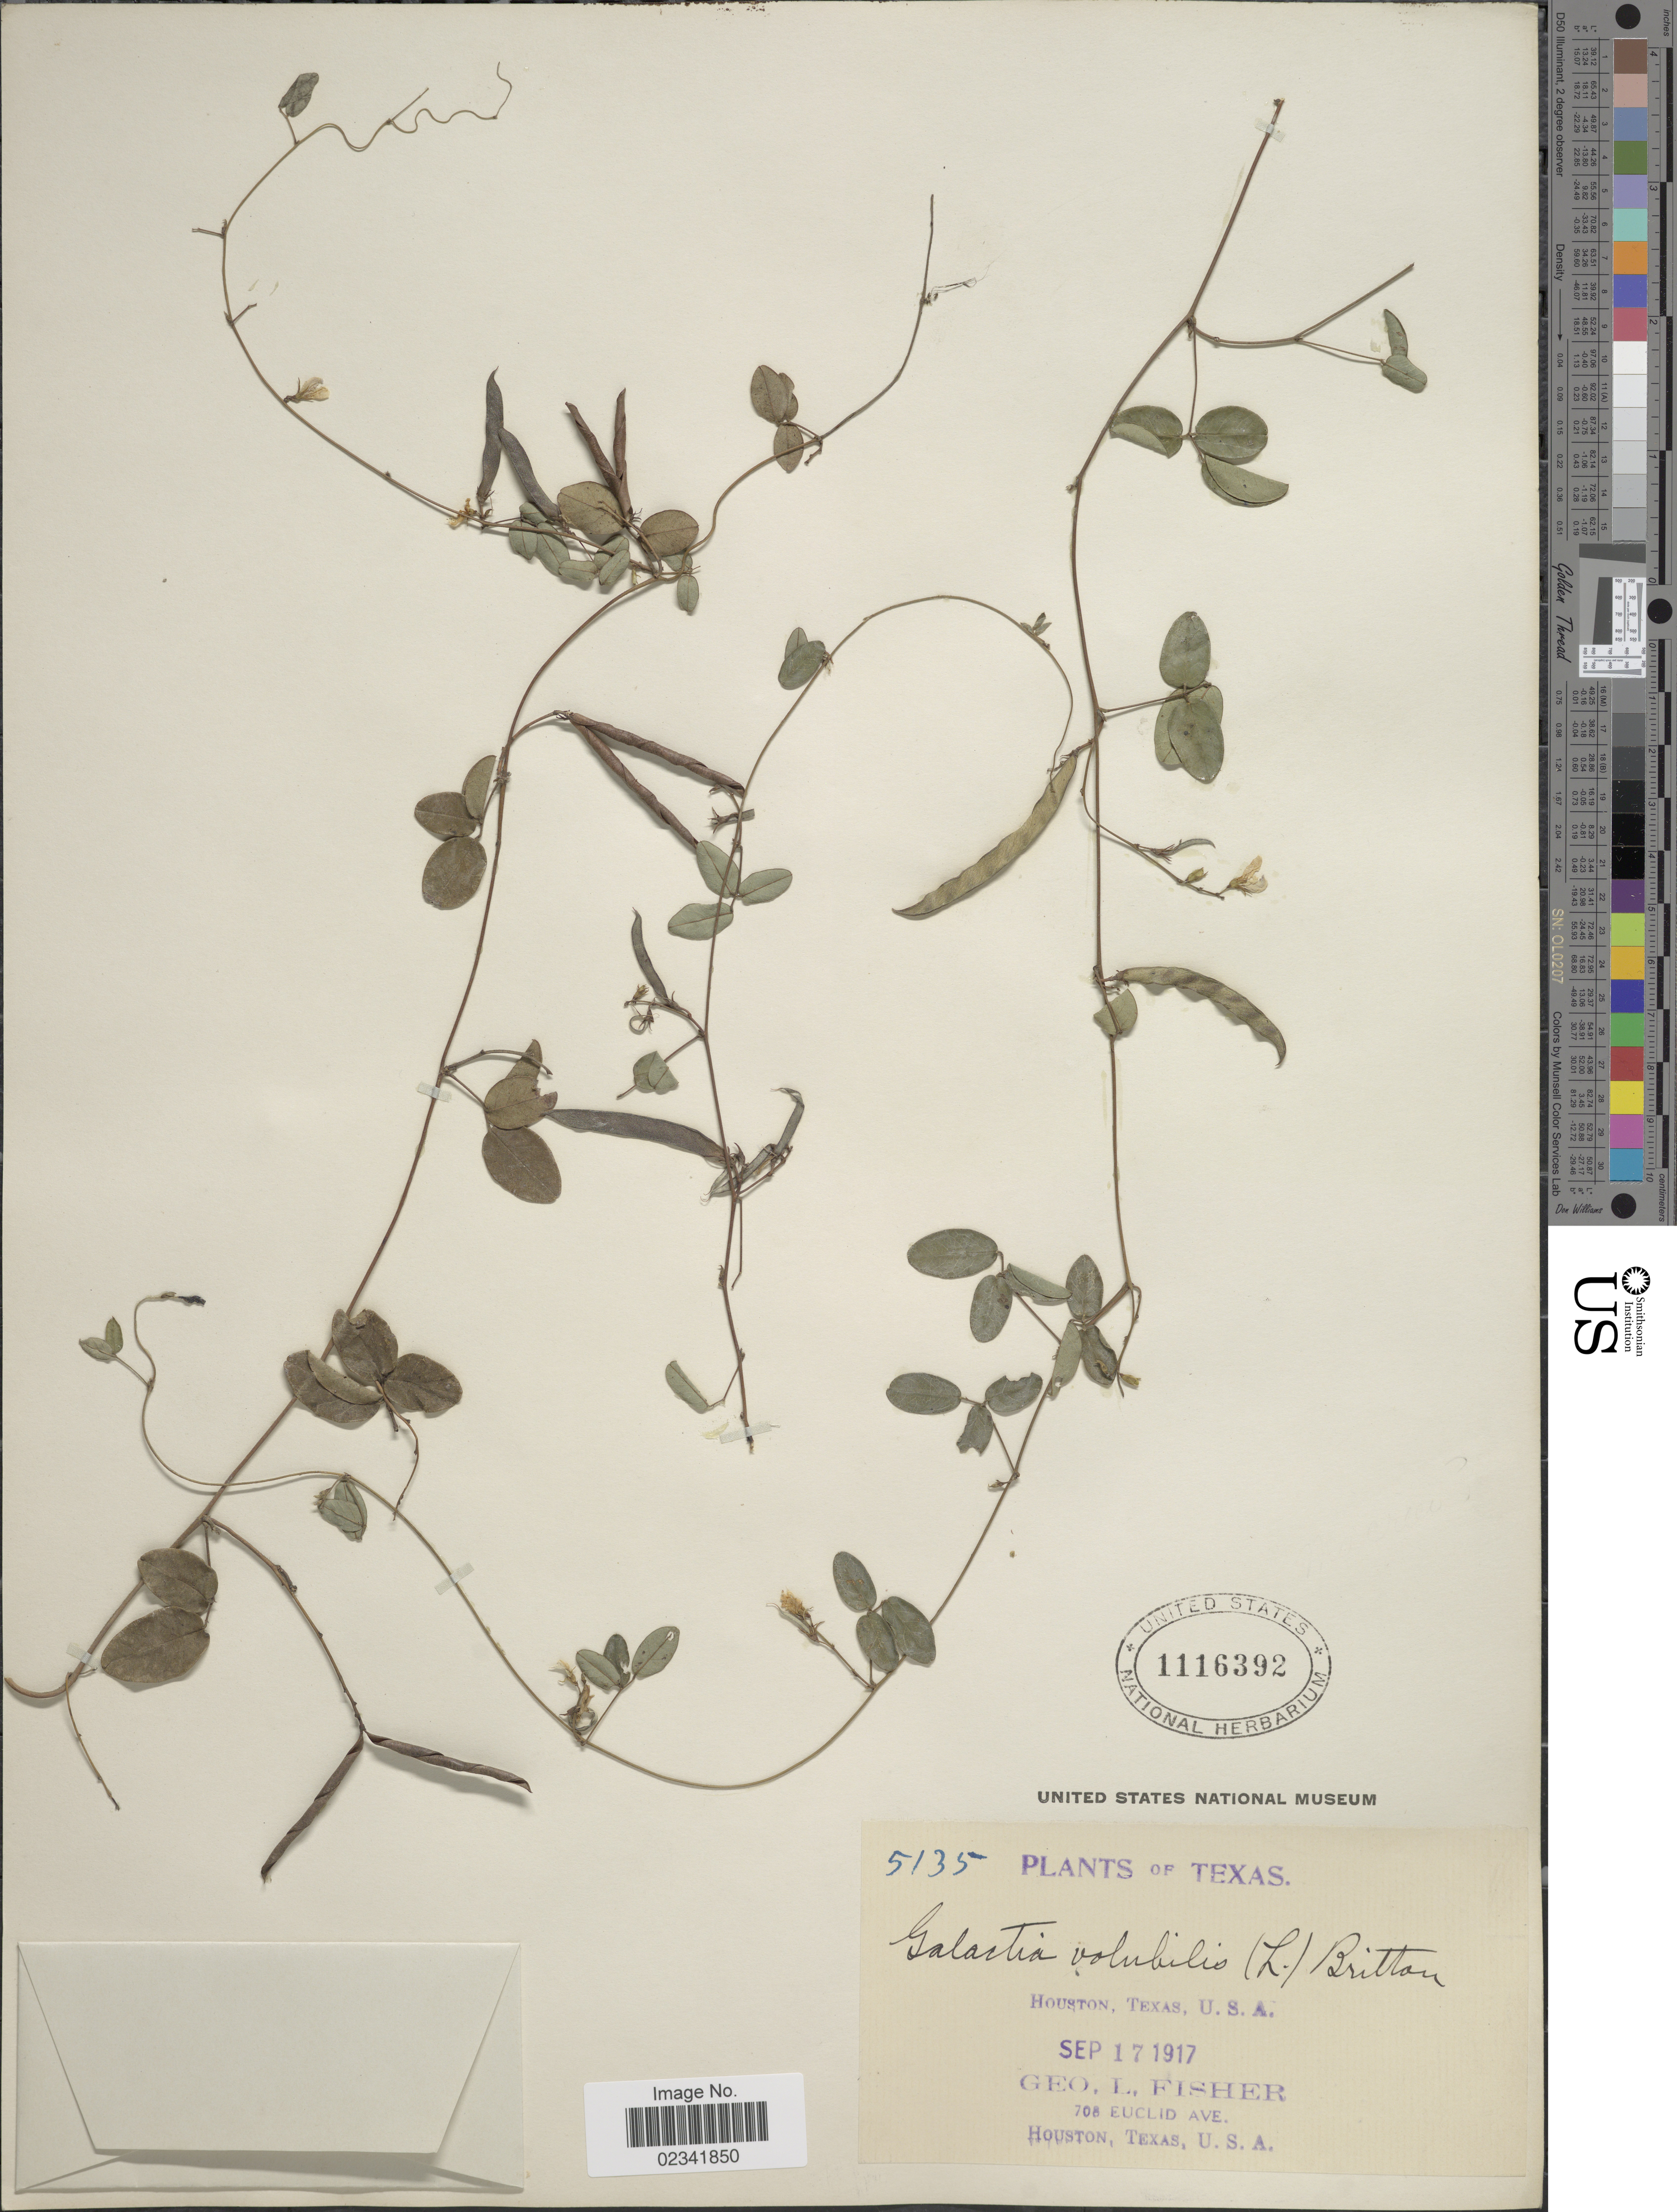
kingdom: Plantae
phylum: Tracheophyta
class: Magnoliopsida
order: Fabales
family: Fabaceae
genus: Galactia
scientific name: Galactia volubilis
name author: (L.) Britton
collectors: G. L. Fisher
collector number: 5135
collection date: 1917-09-17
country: United States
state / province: Texas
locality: Houston, Texas, U.S.A.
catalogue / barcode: US 1116392